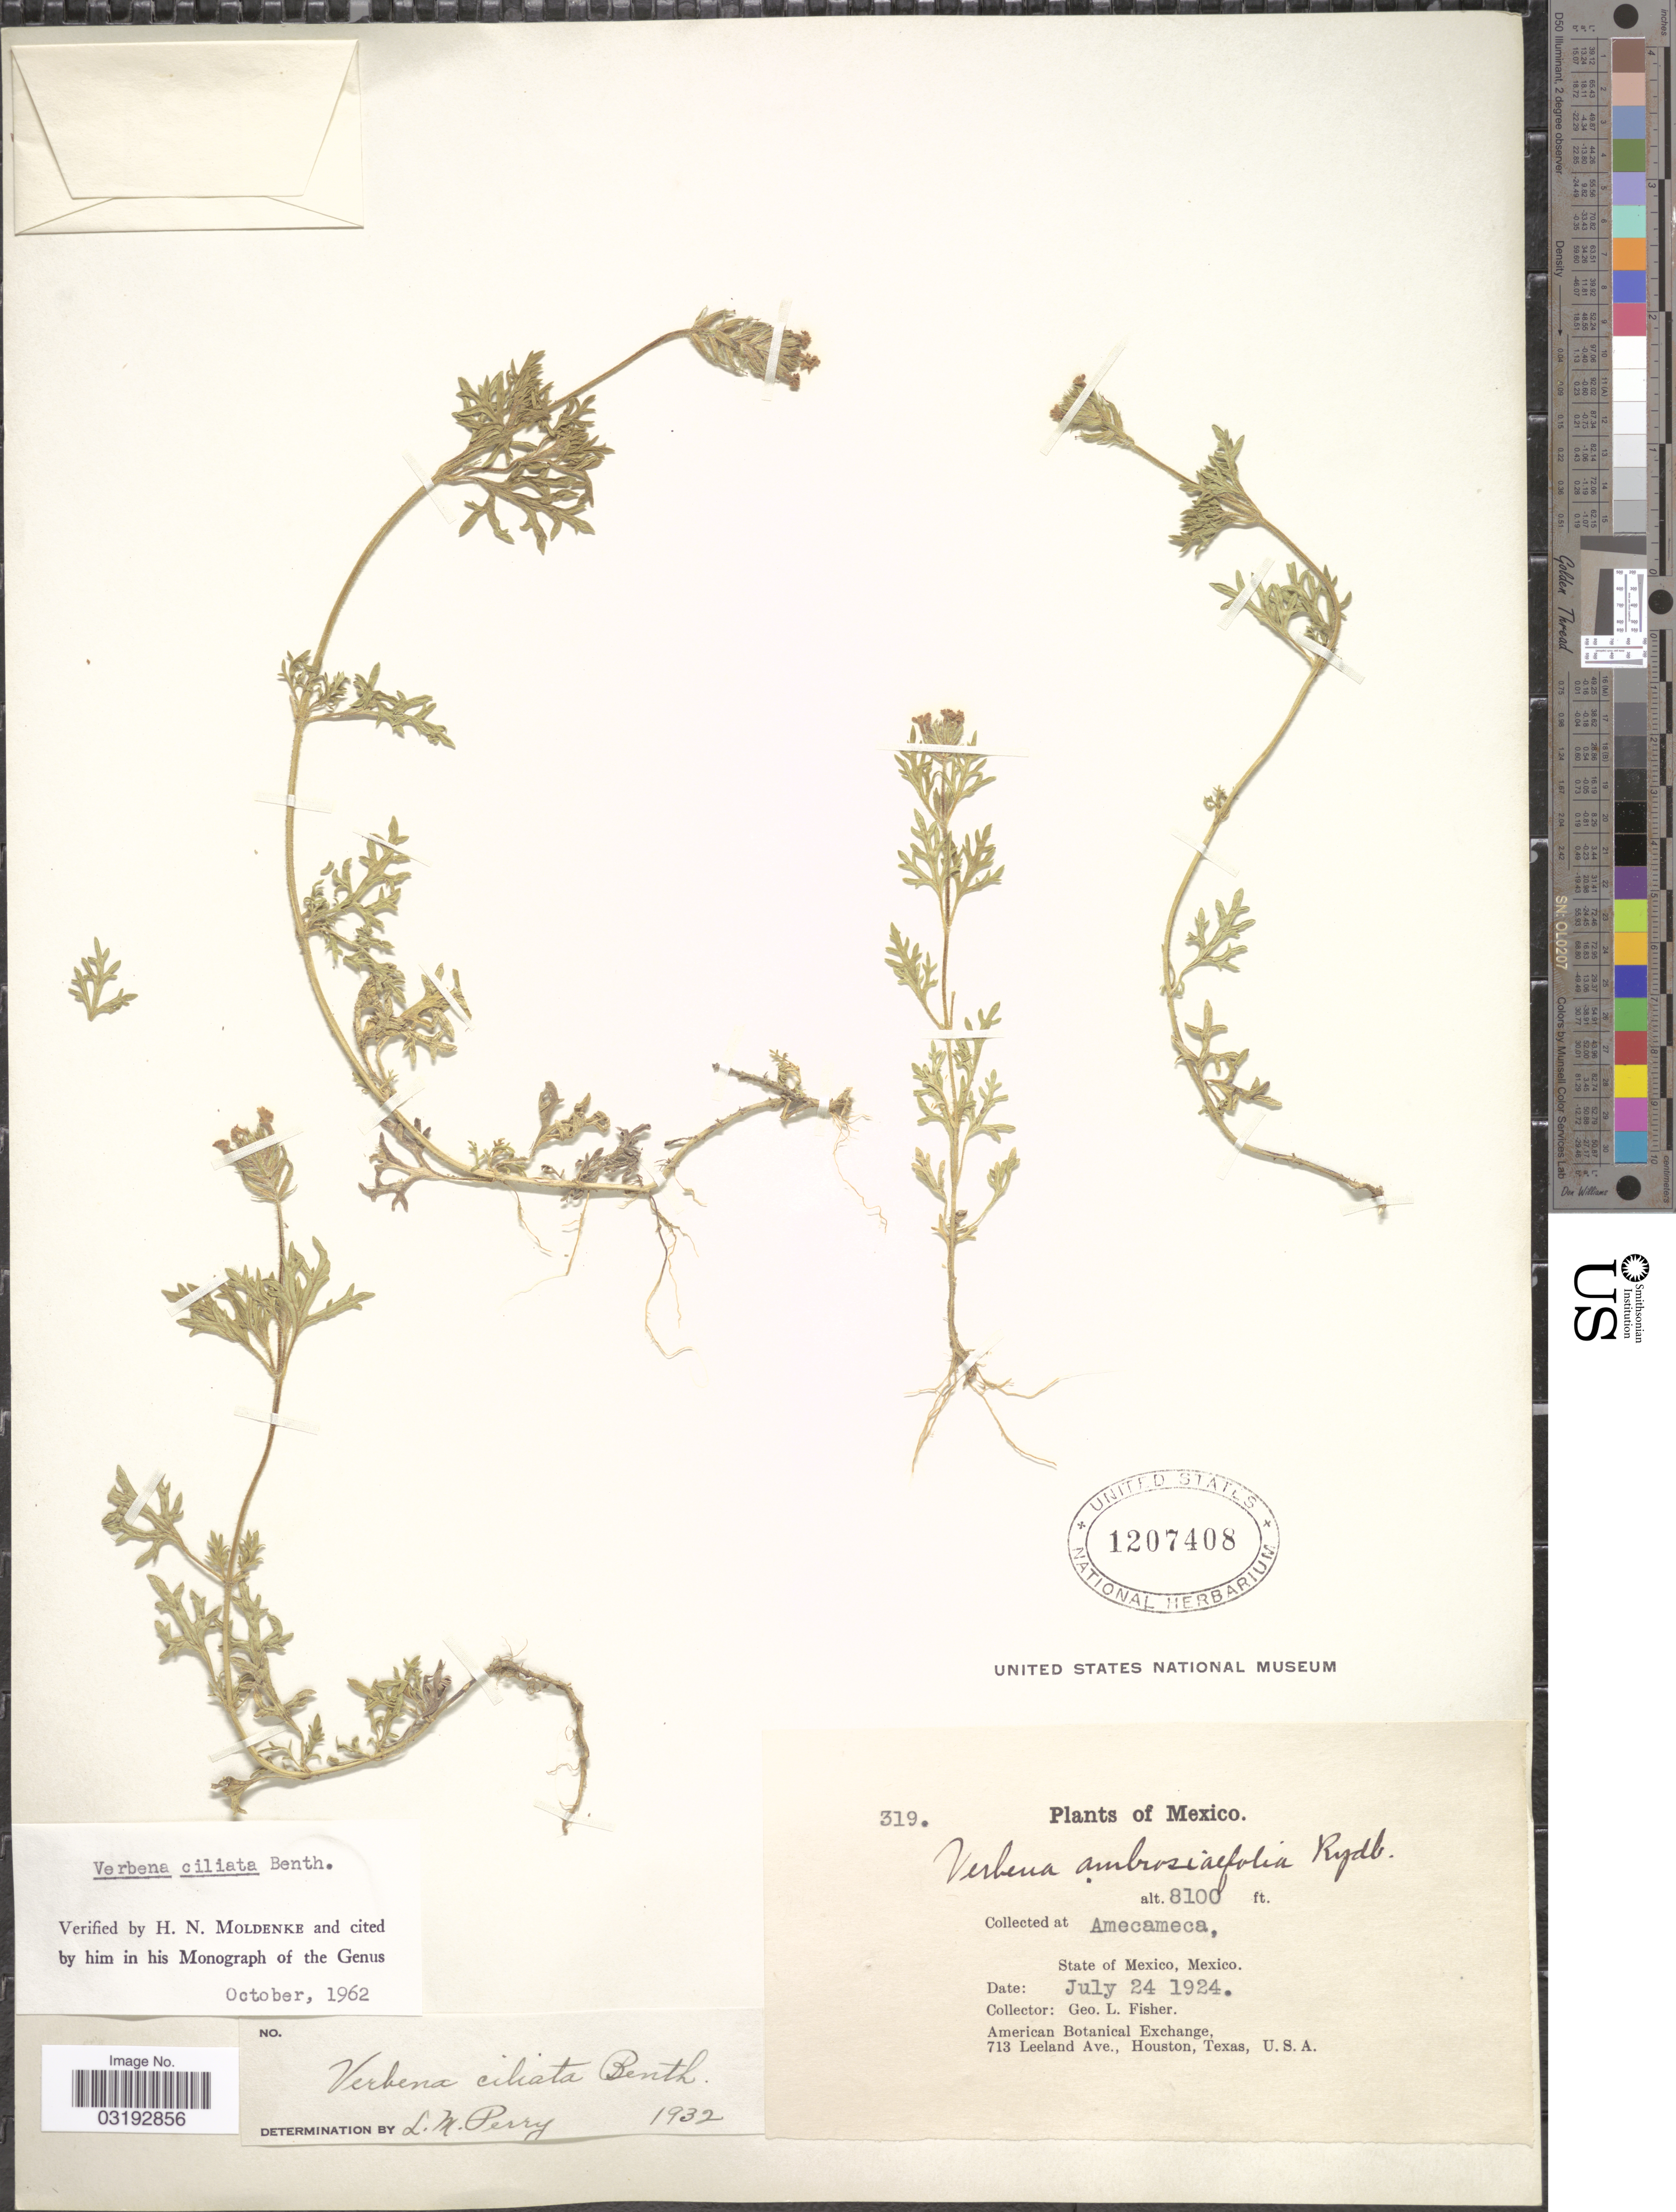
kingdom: Plantae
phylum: Tracheophyta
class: Magnoliopsida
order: Lamiales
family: Verbenaceae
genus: Verbena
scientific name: Verbena ciliata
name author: Benth.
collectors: G. L. Fisher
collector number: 319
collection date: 1924-07-24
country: Mexico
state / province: México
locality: Amecameca.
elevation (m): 2469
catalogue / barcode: US 1207408